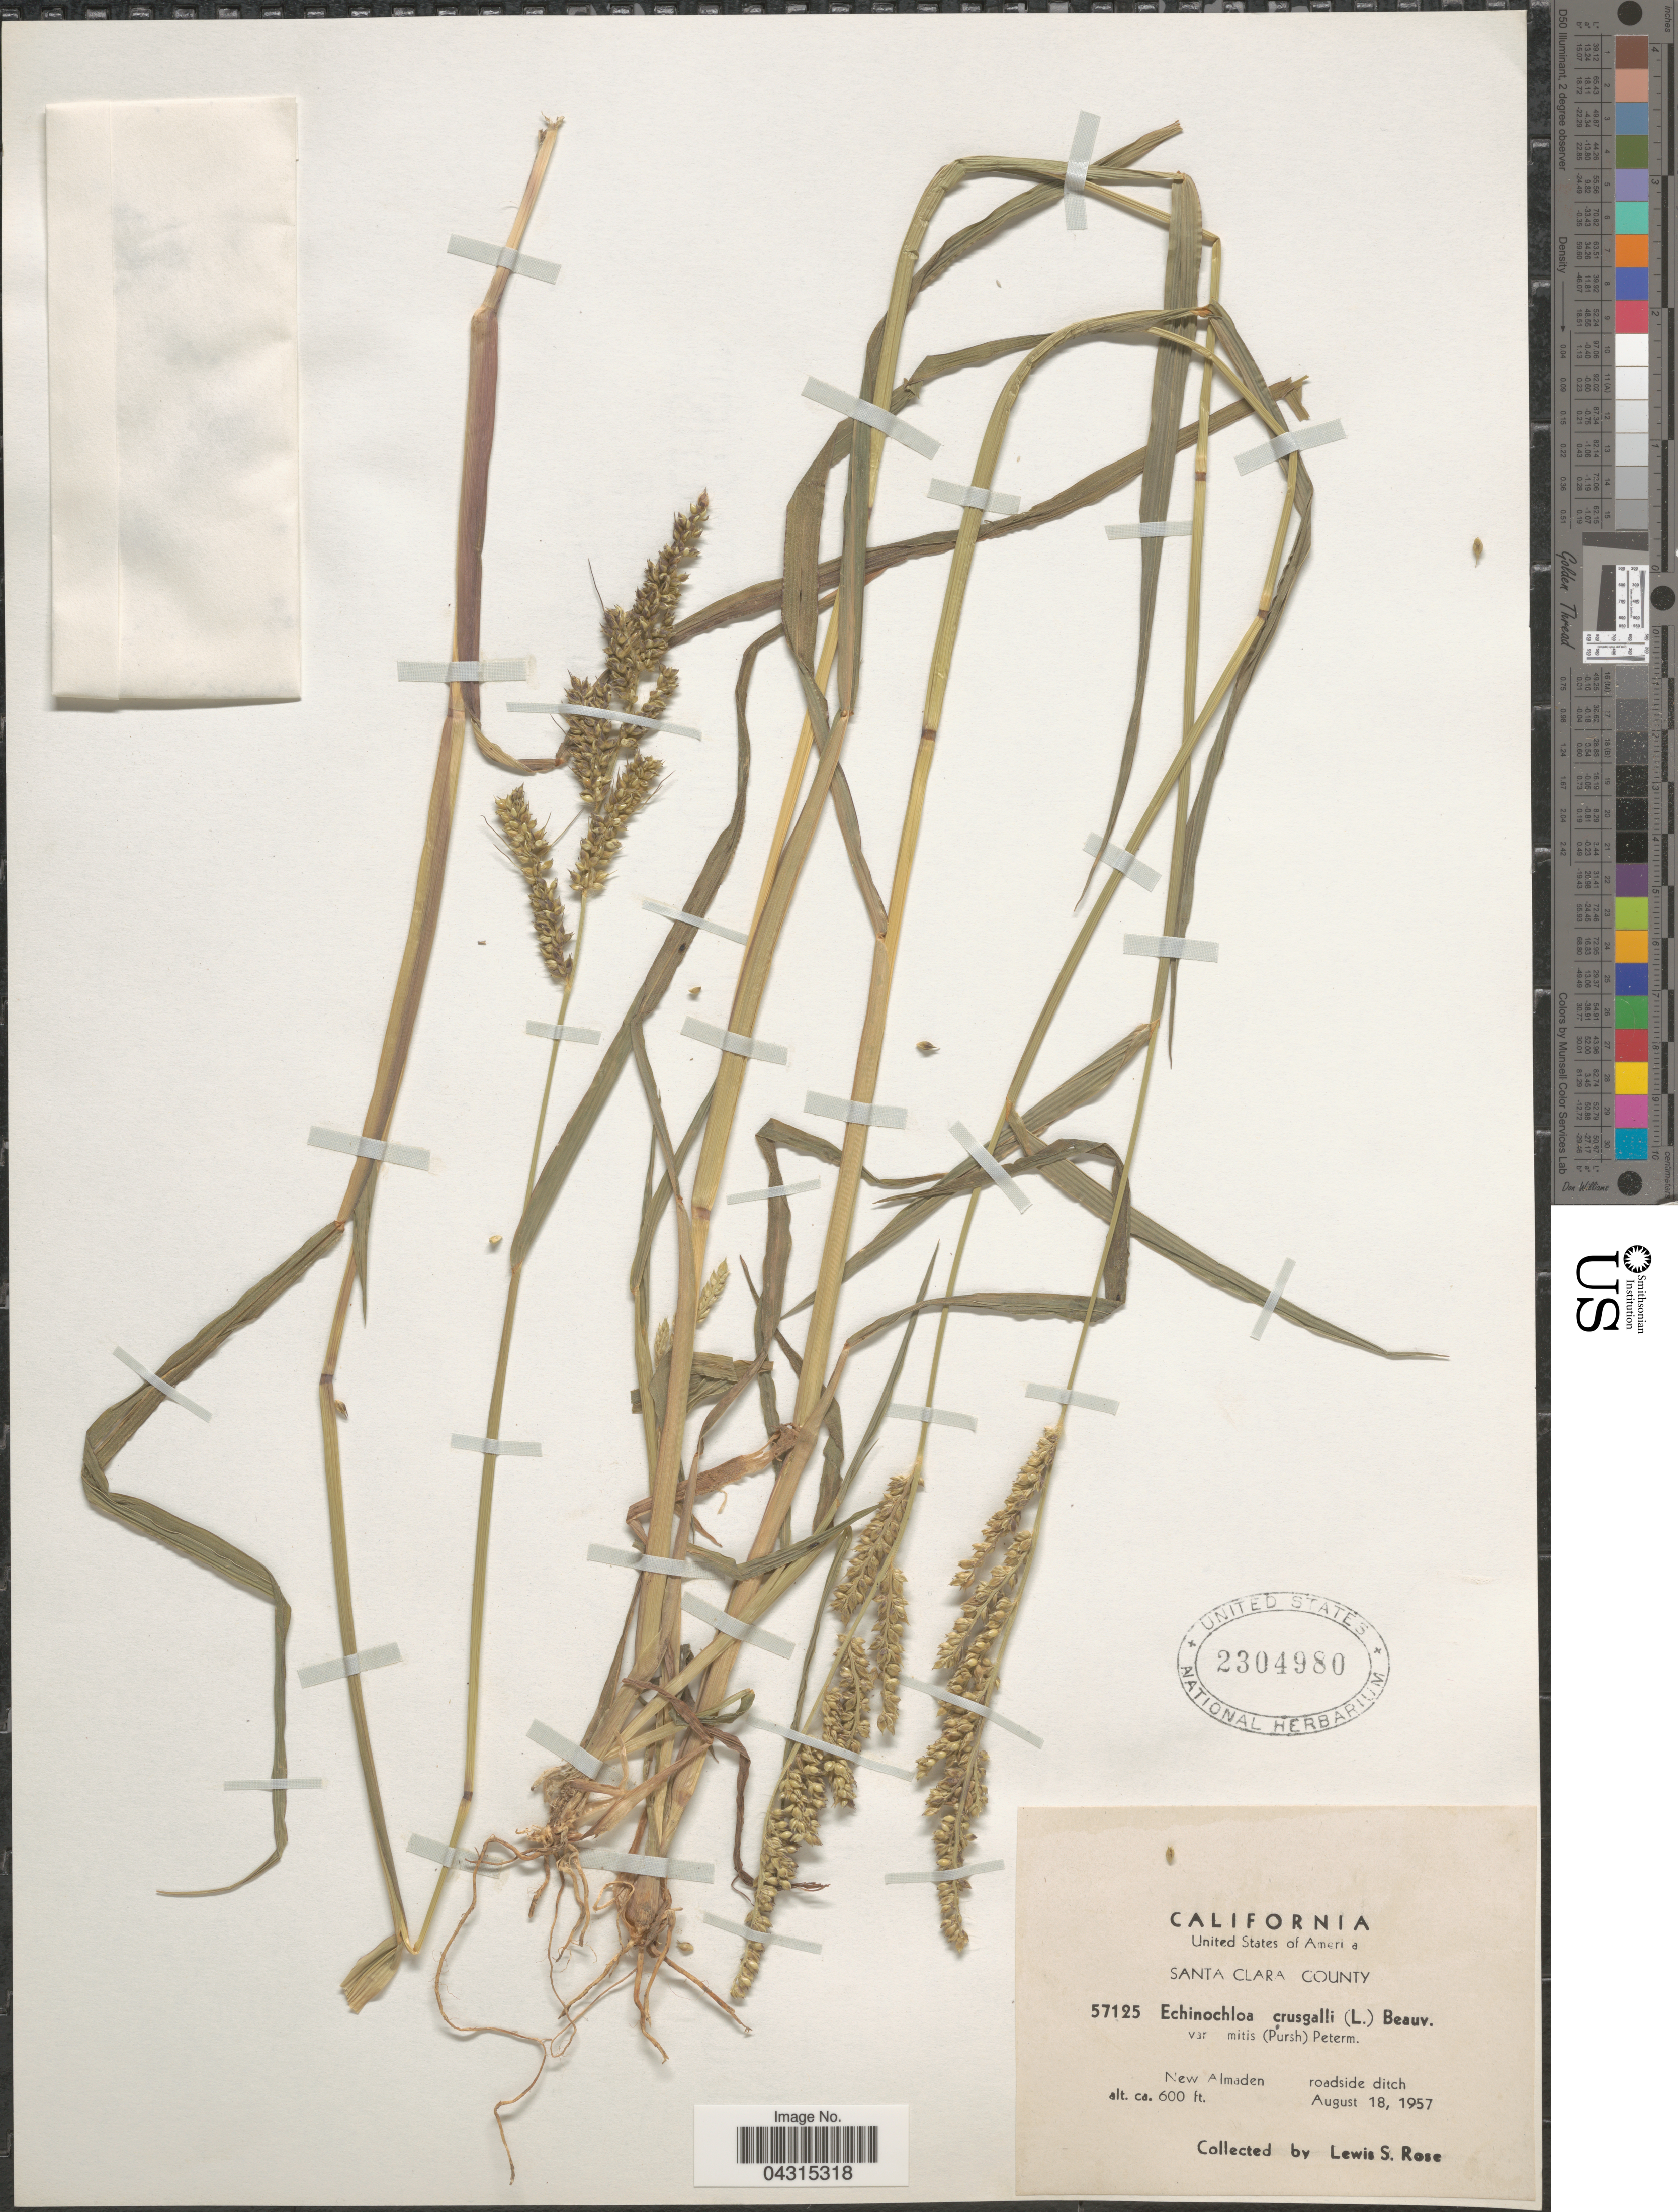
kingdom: Plantae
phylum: Tracheophyta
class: Liliopsida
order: Poales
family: Poaceae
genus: Echinochloa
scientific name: Echinochloa crus-galli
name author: (L.) P. Beauv.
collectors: L. S. Rose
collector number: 57125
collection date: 1957-08-18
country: United States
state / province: California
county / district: Santa Clara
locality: Santa Clara County. New Almaden. Roadside ditch.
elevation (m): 183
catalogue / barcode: US 2304980